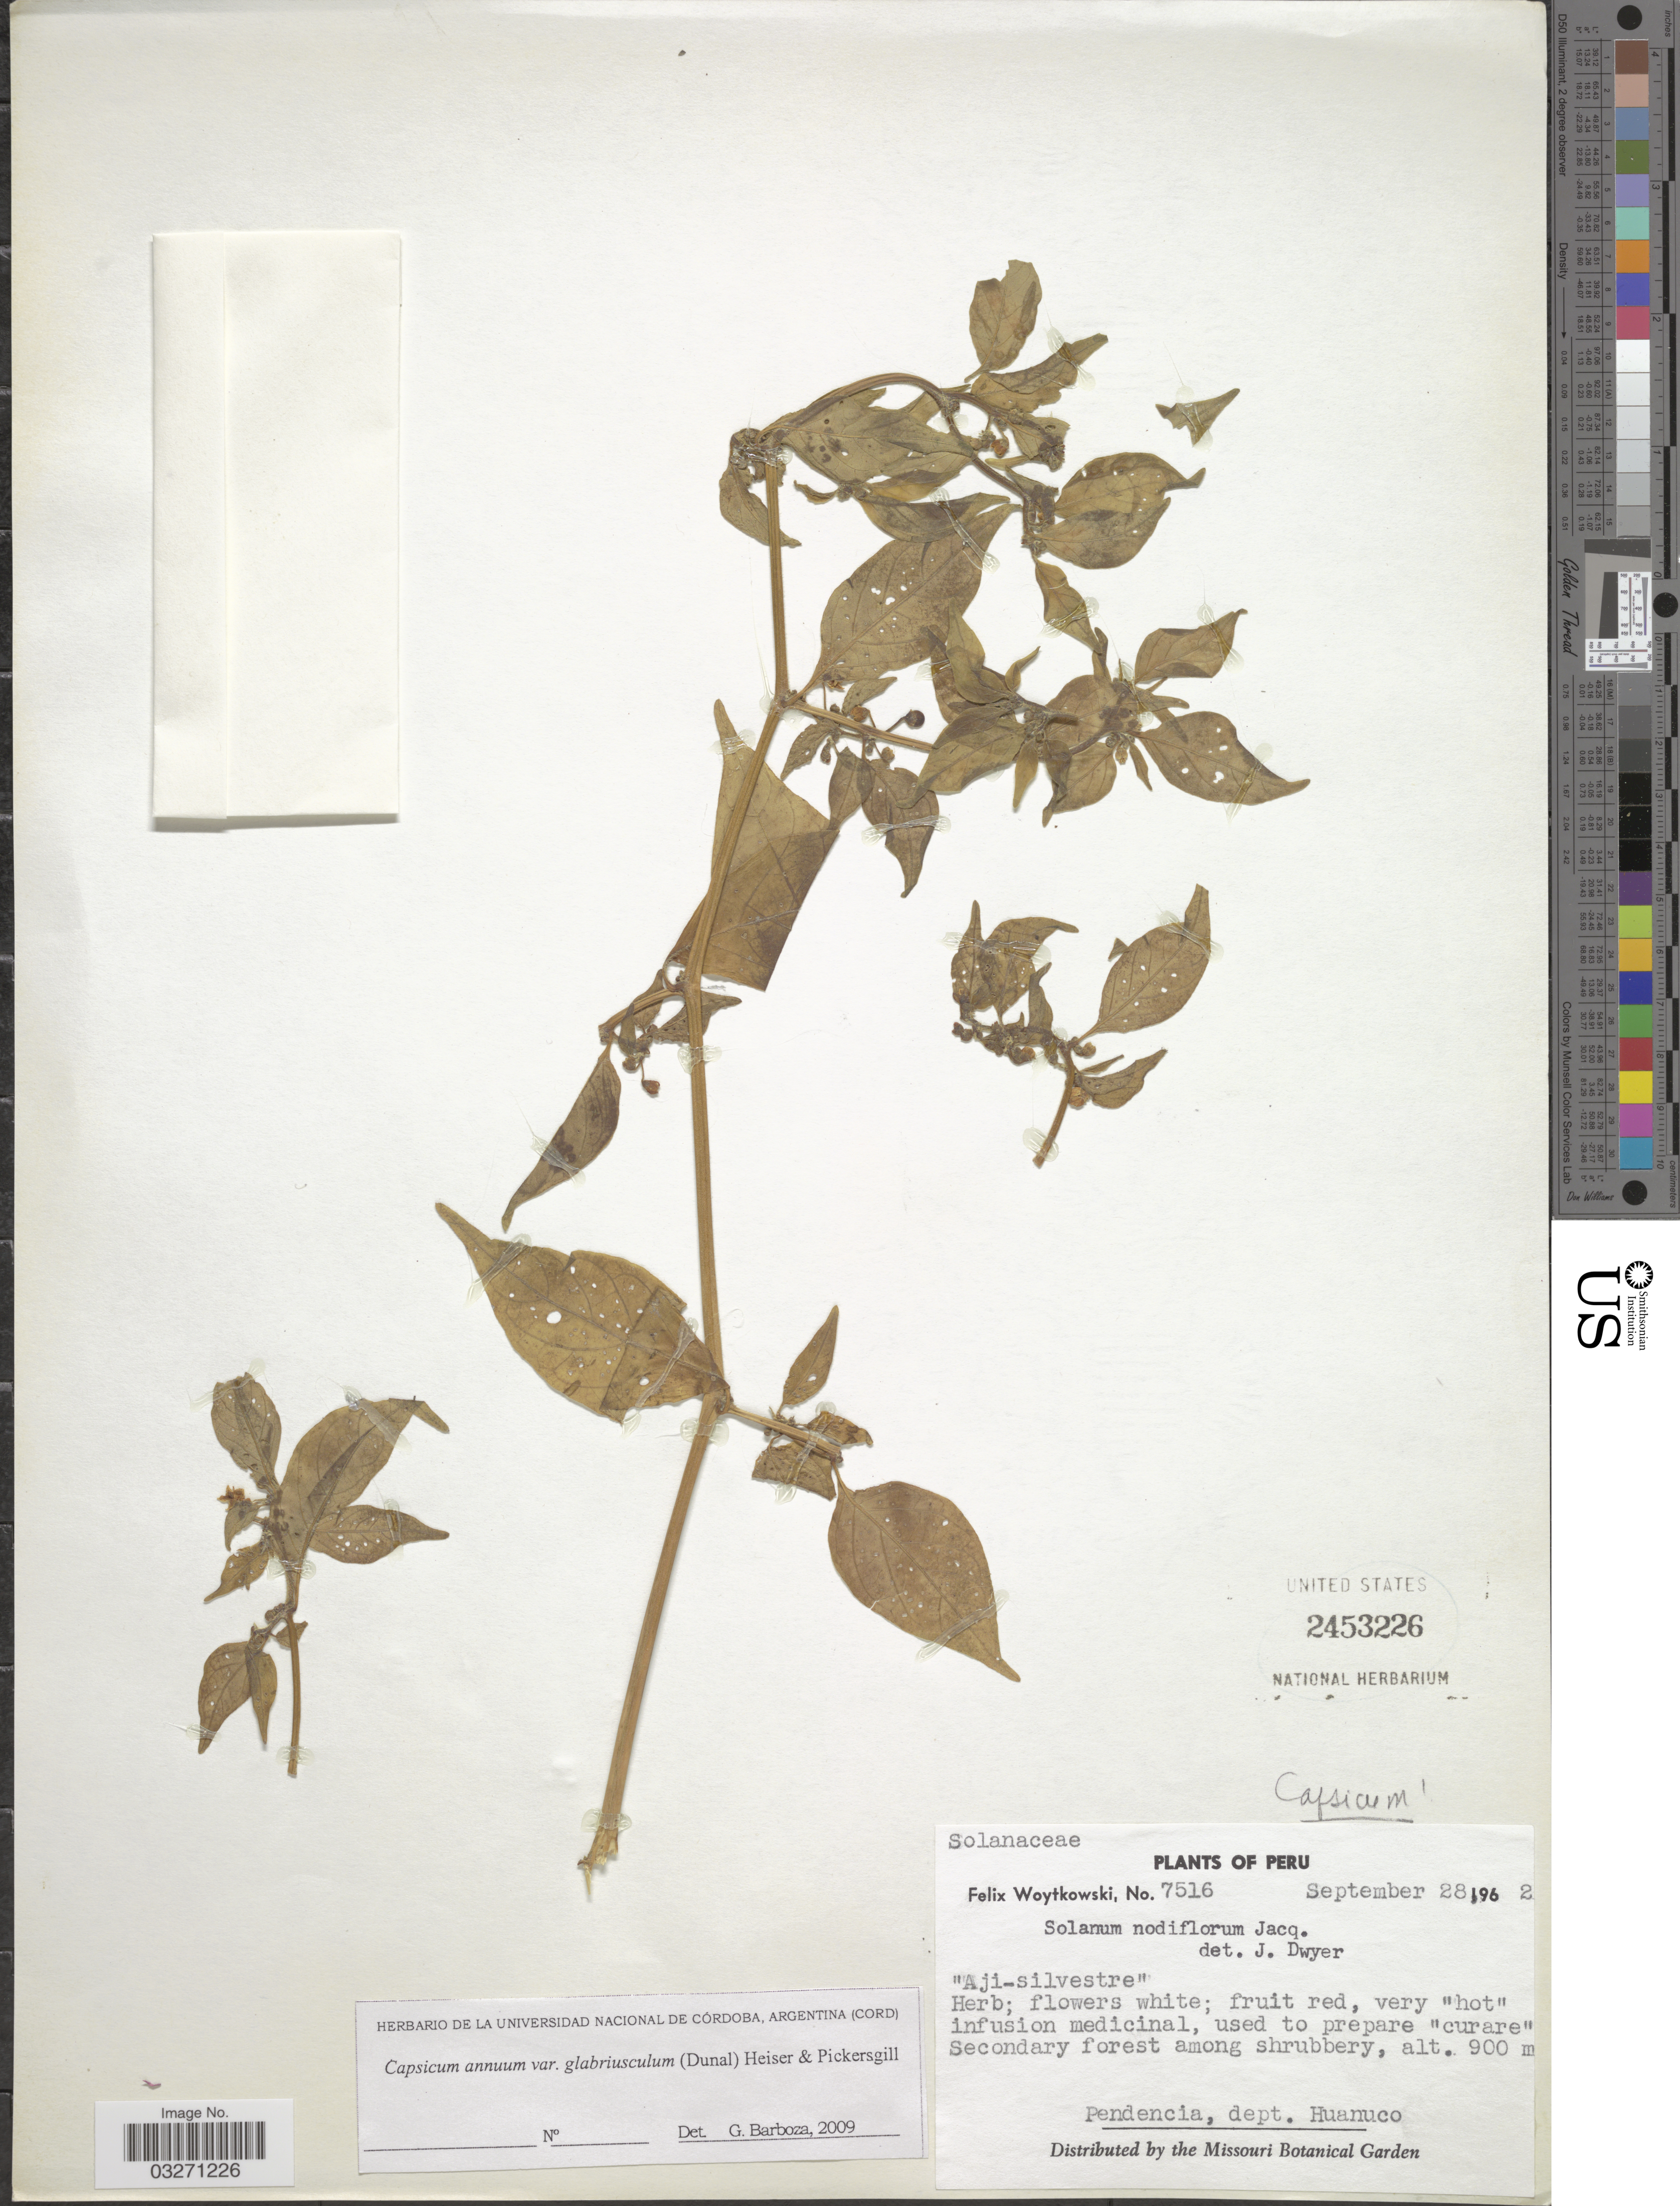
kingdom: Plantae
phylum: Tracheophyta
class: Magnoliopsida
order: Solanales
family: Solanaceae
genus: Capsicum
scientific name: Capsicum annuum var. glabriusculum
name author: (Dunal) Heiser & Pickersgill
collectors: F. Woytkowski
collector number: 7516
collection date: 1962-09-28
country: Peru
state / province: Huánuco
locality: Pendencia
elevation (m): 900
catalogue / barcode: US 2453226